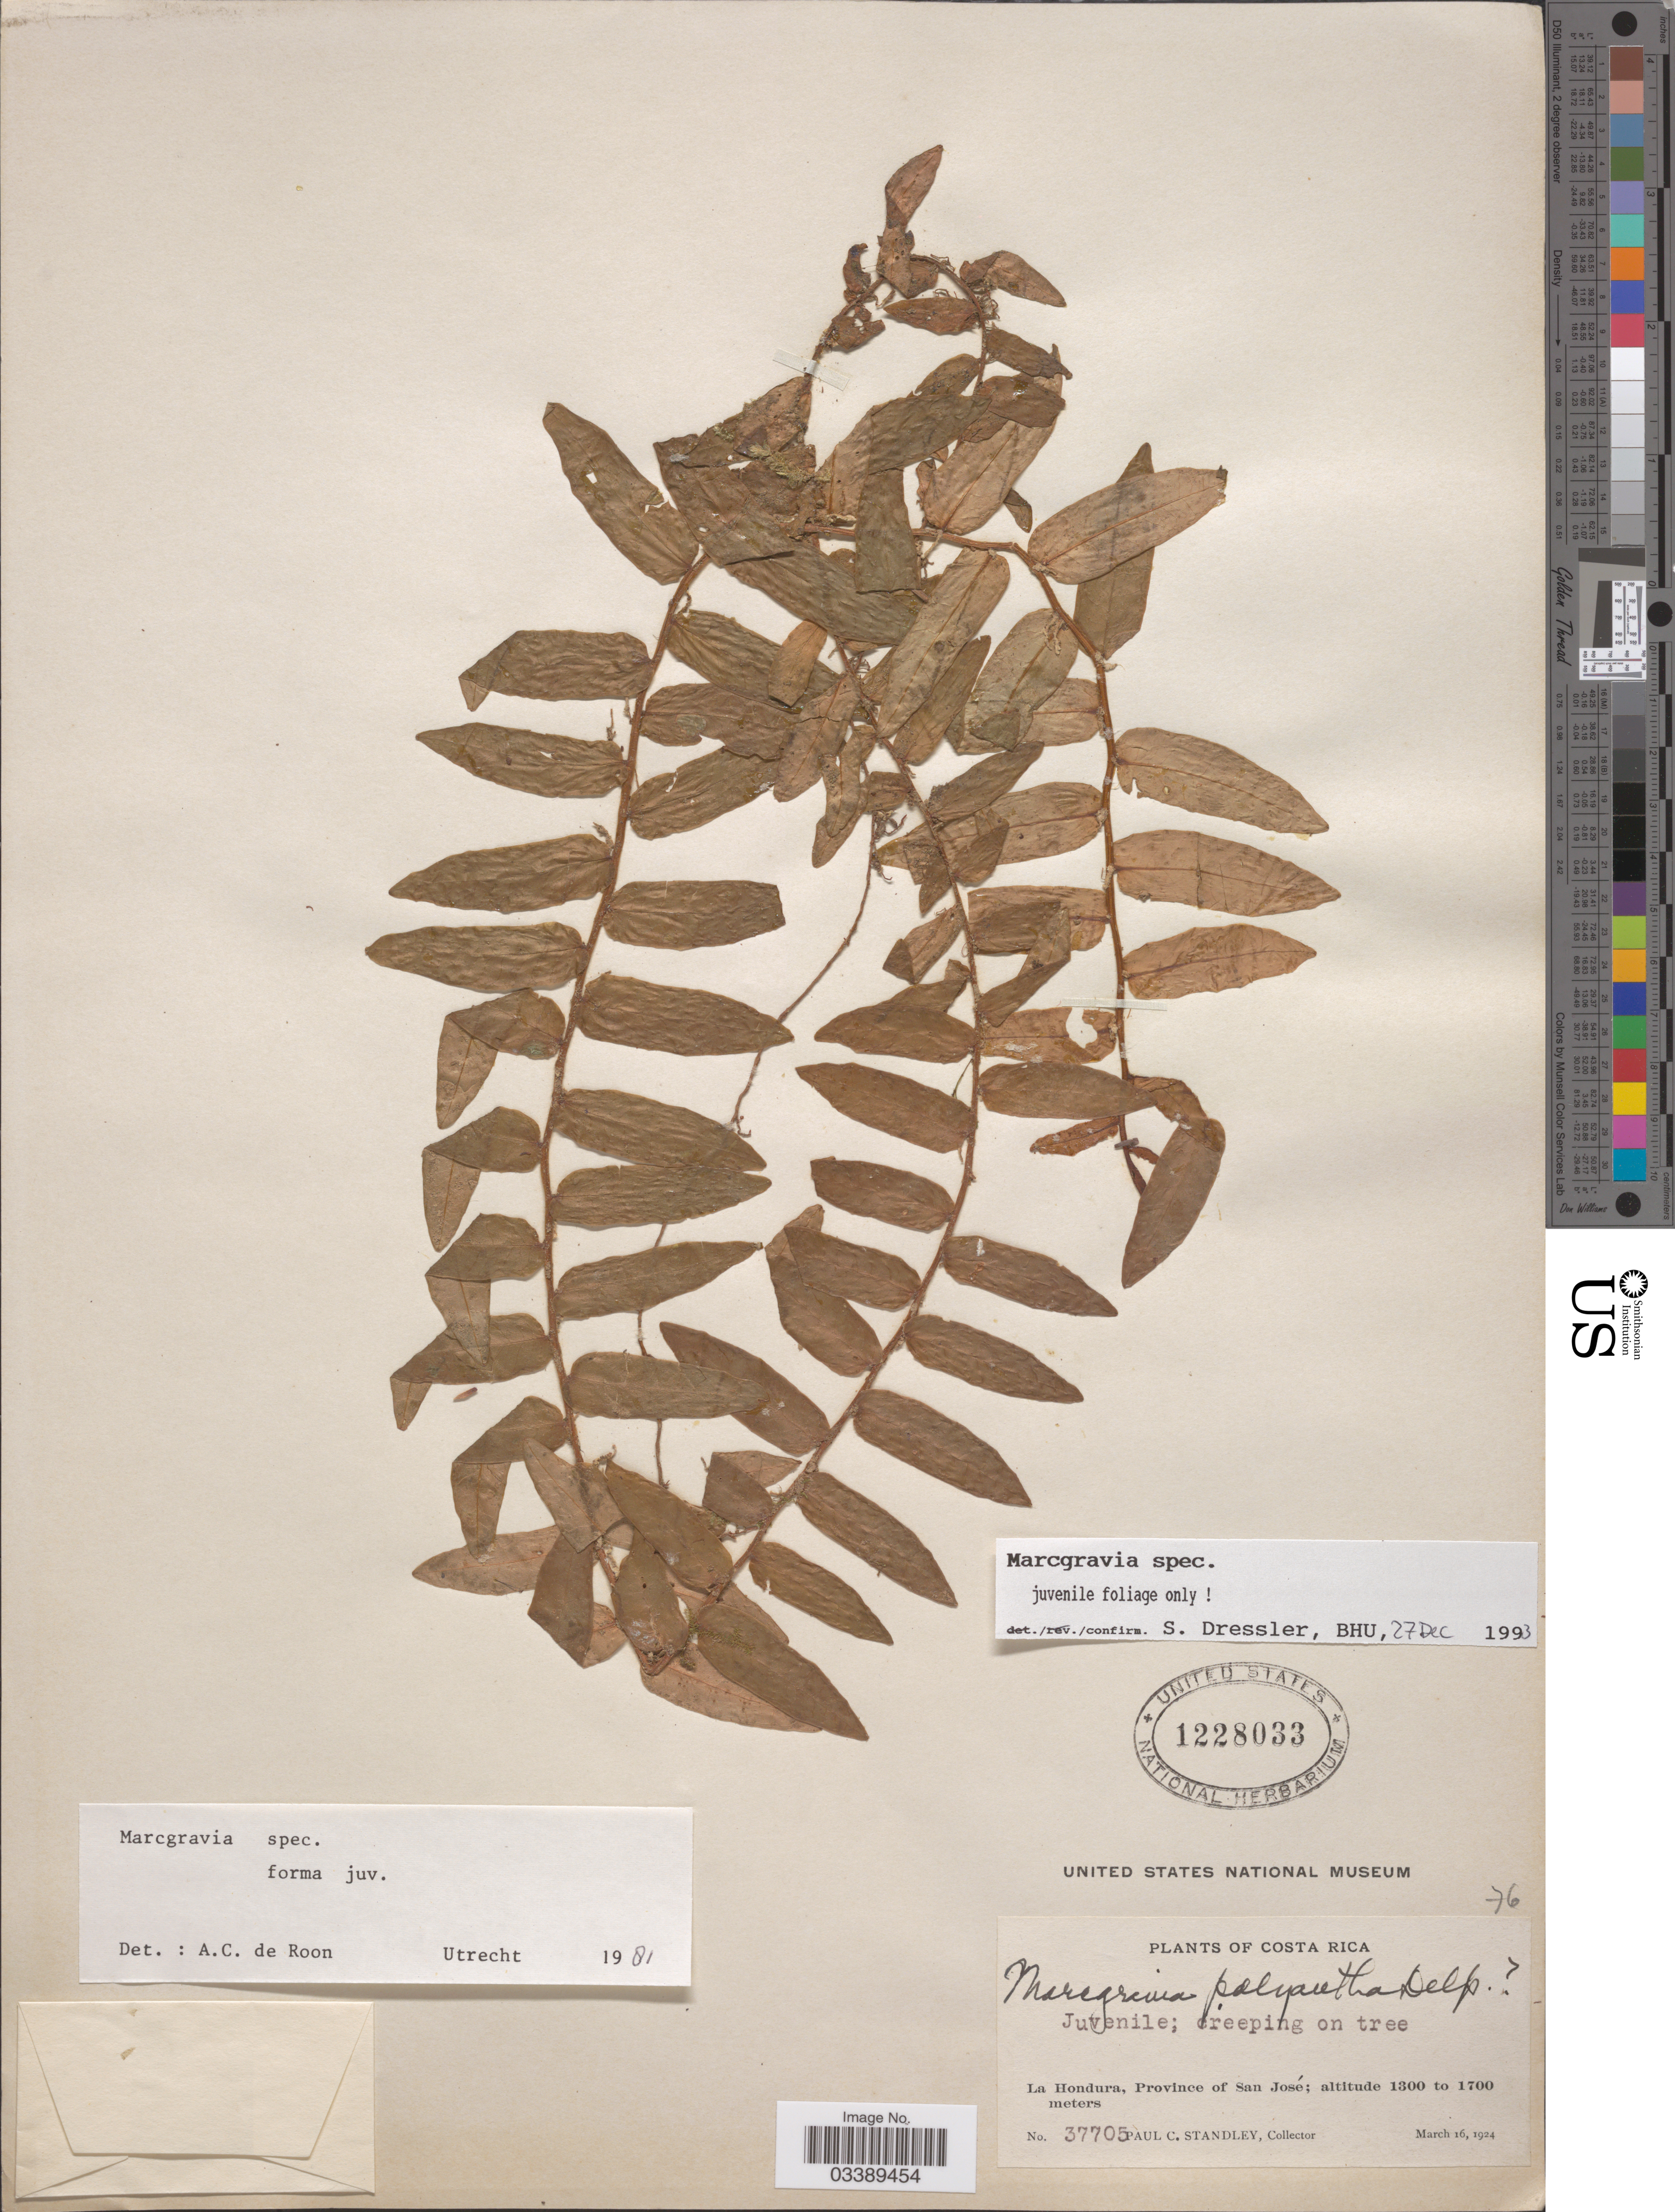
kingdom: Plantae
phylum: Tracheophyta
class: Magnoliopsida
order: Ericales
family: Marcgraviaceae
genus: Marcgravia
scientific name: Marcgravia sp.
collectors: P. C. Standley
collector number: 37705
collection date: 1924-03-16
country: Costa Rica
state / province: San José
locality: La Hondura.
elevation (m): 1300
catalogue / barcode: US 1228033